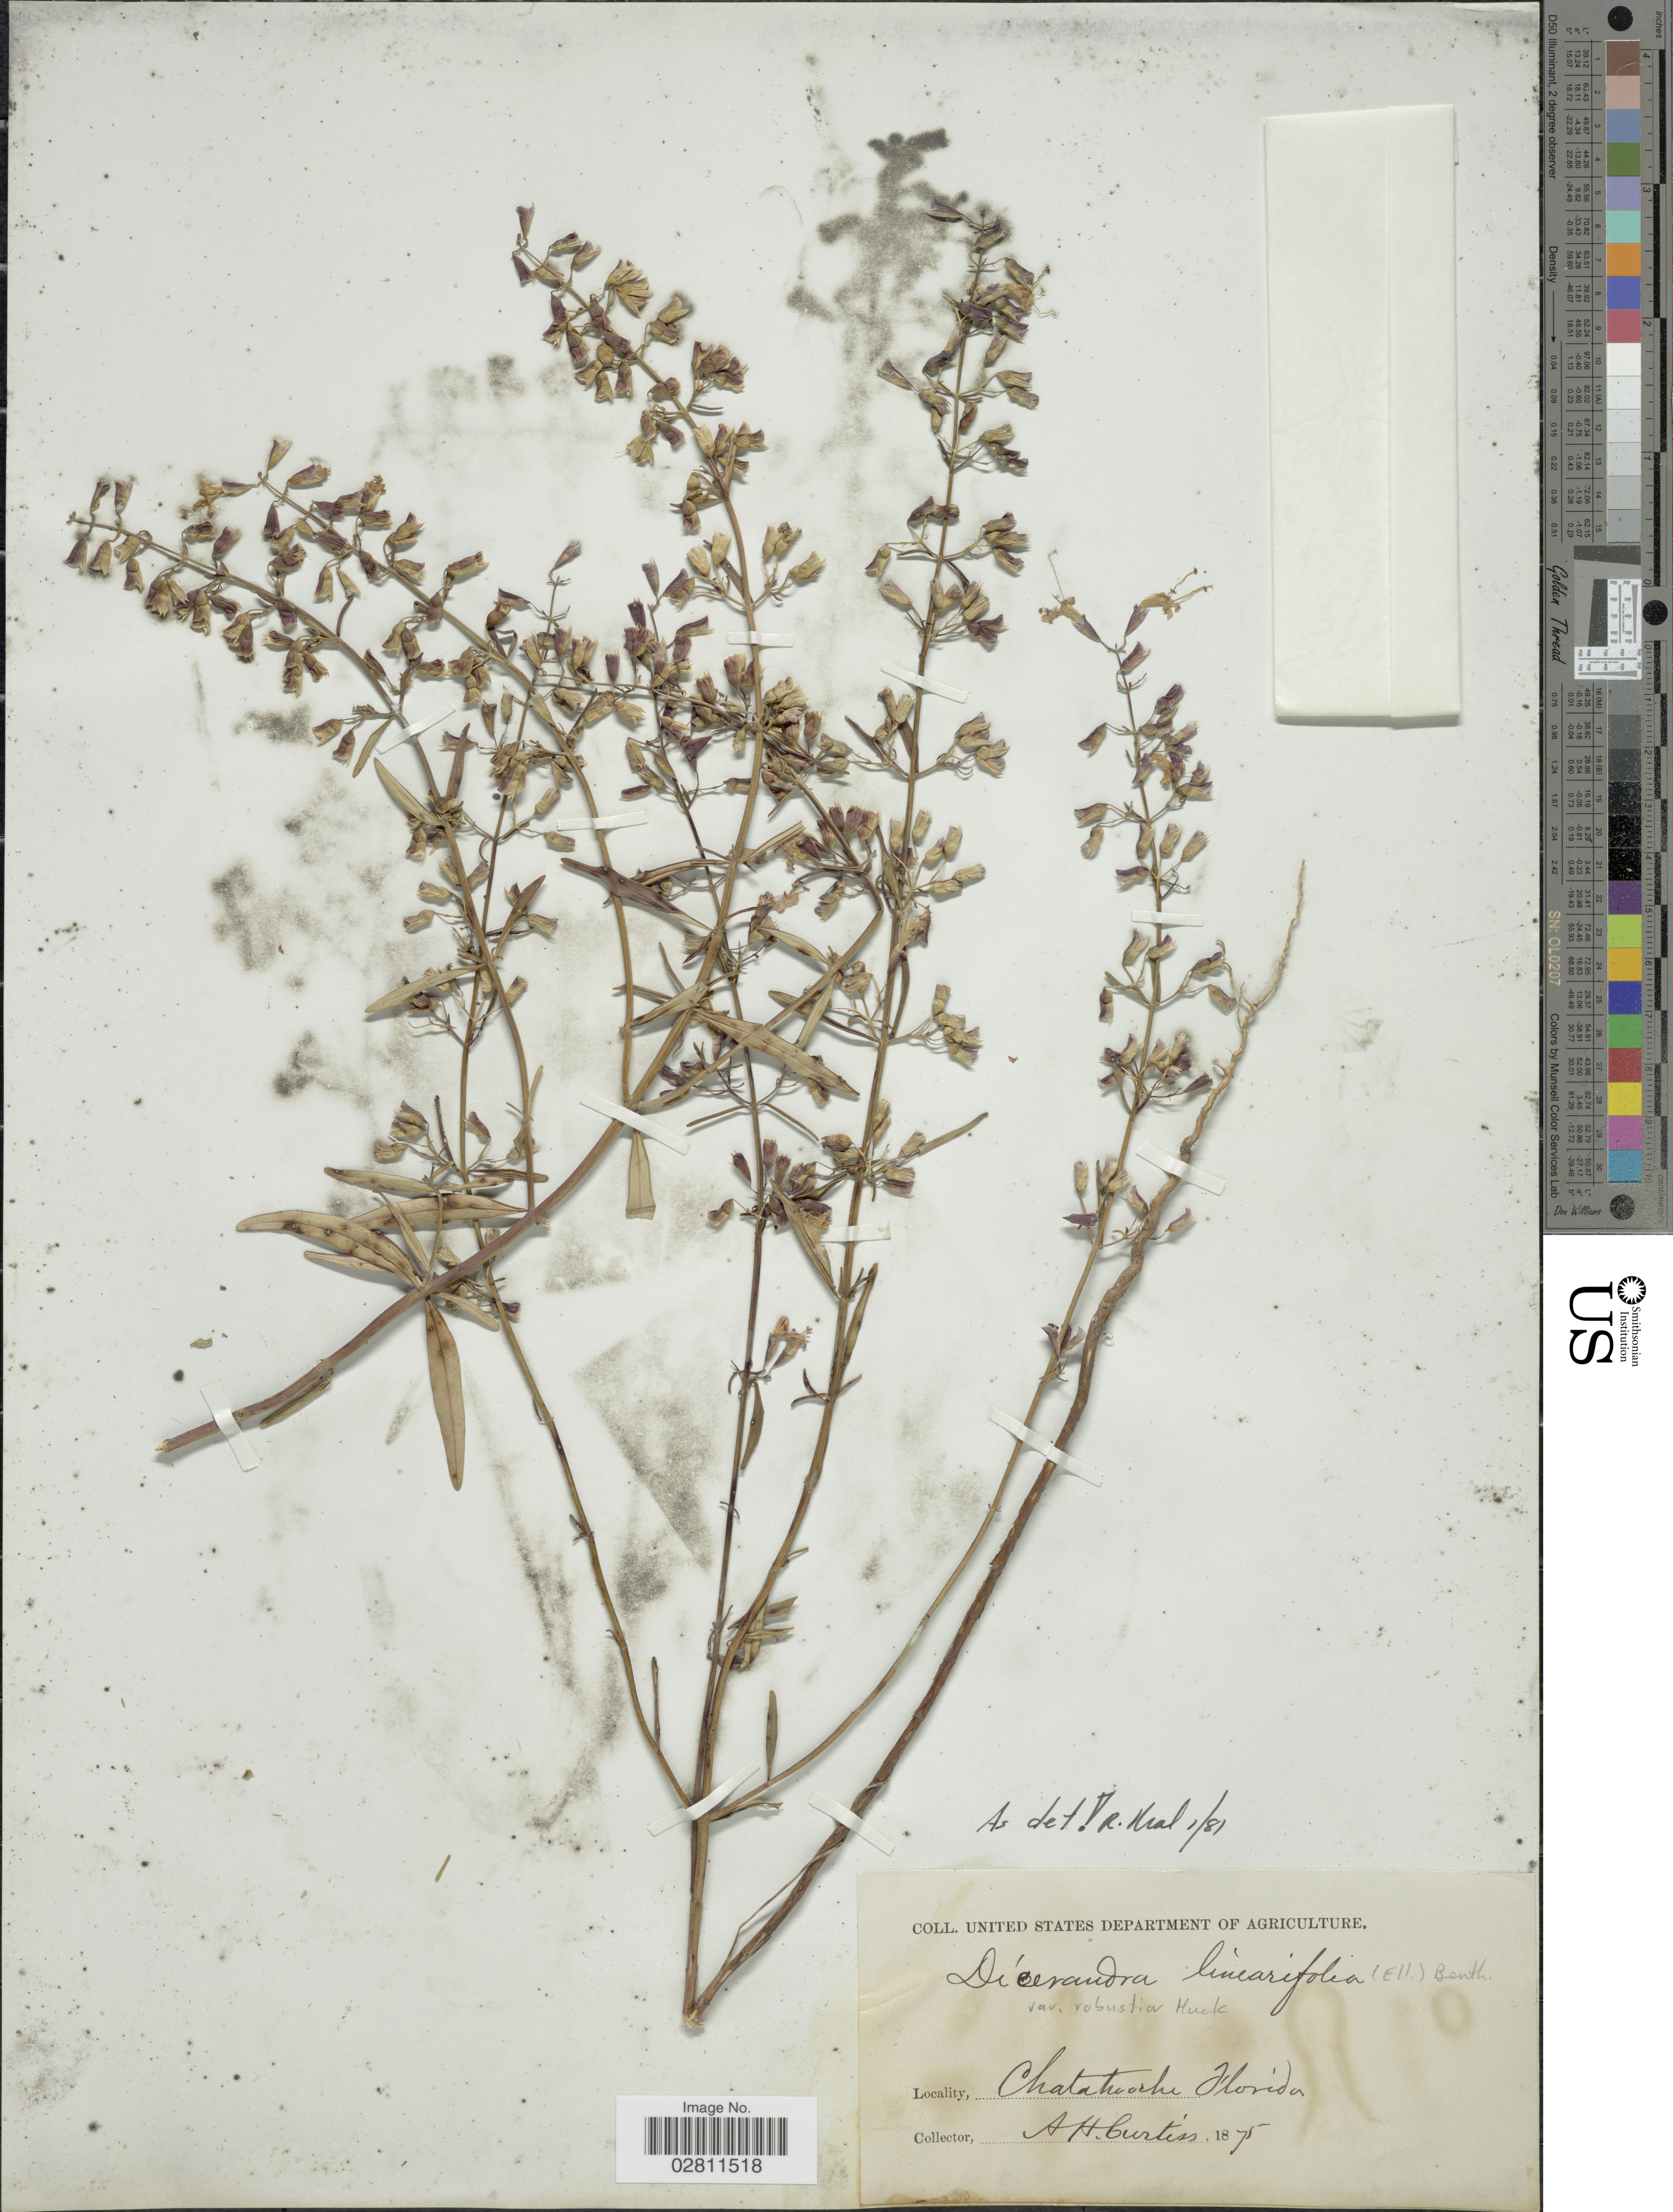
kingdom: Plantae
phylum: Tracheophyta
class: Magnoliopsida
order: Lamiales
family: Lamiaceae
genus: Dicerandra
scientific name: Dicerandra linearifolia var. robustior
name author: Huck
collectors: A. H. Curtiss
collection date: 1875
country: United States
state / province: Florida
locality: Chatahooche.